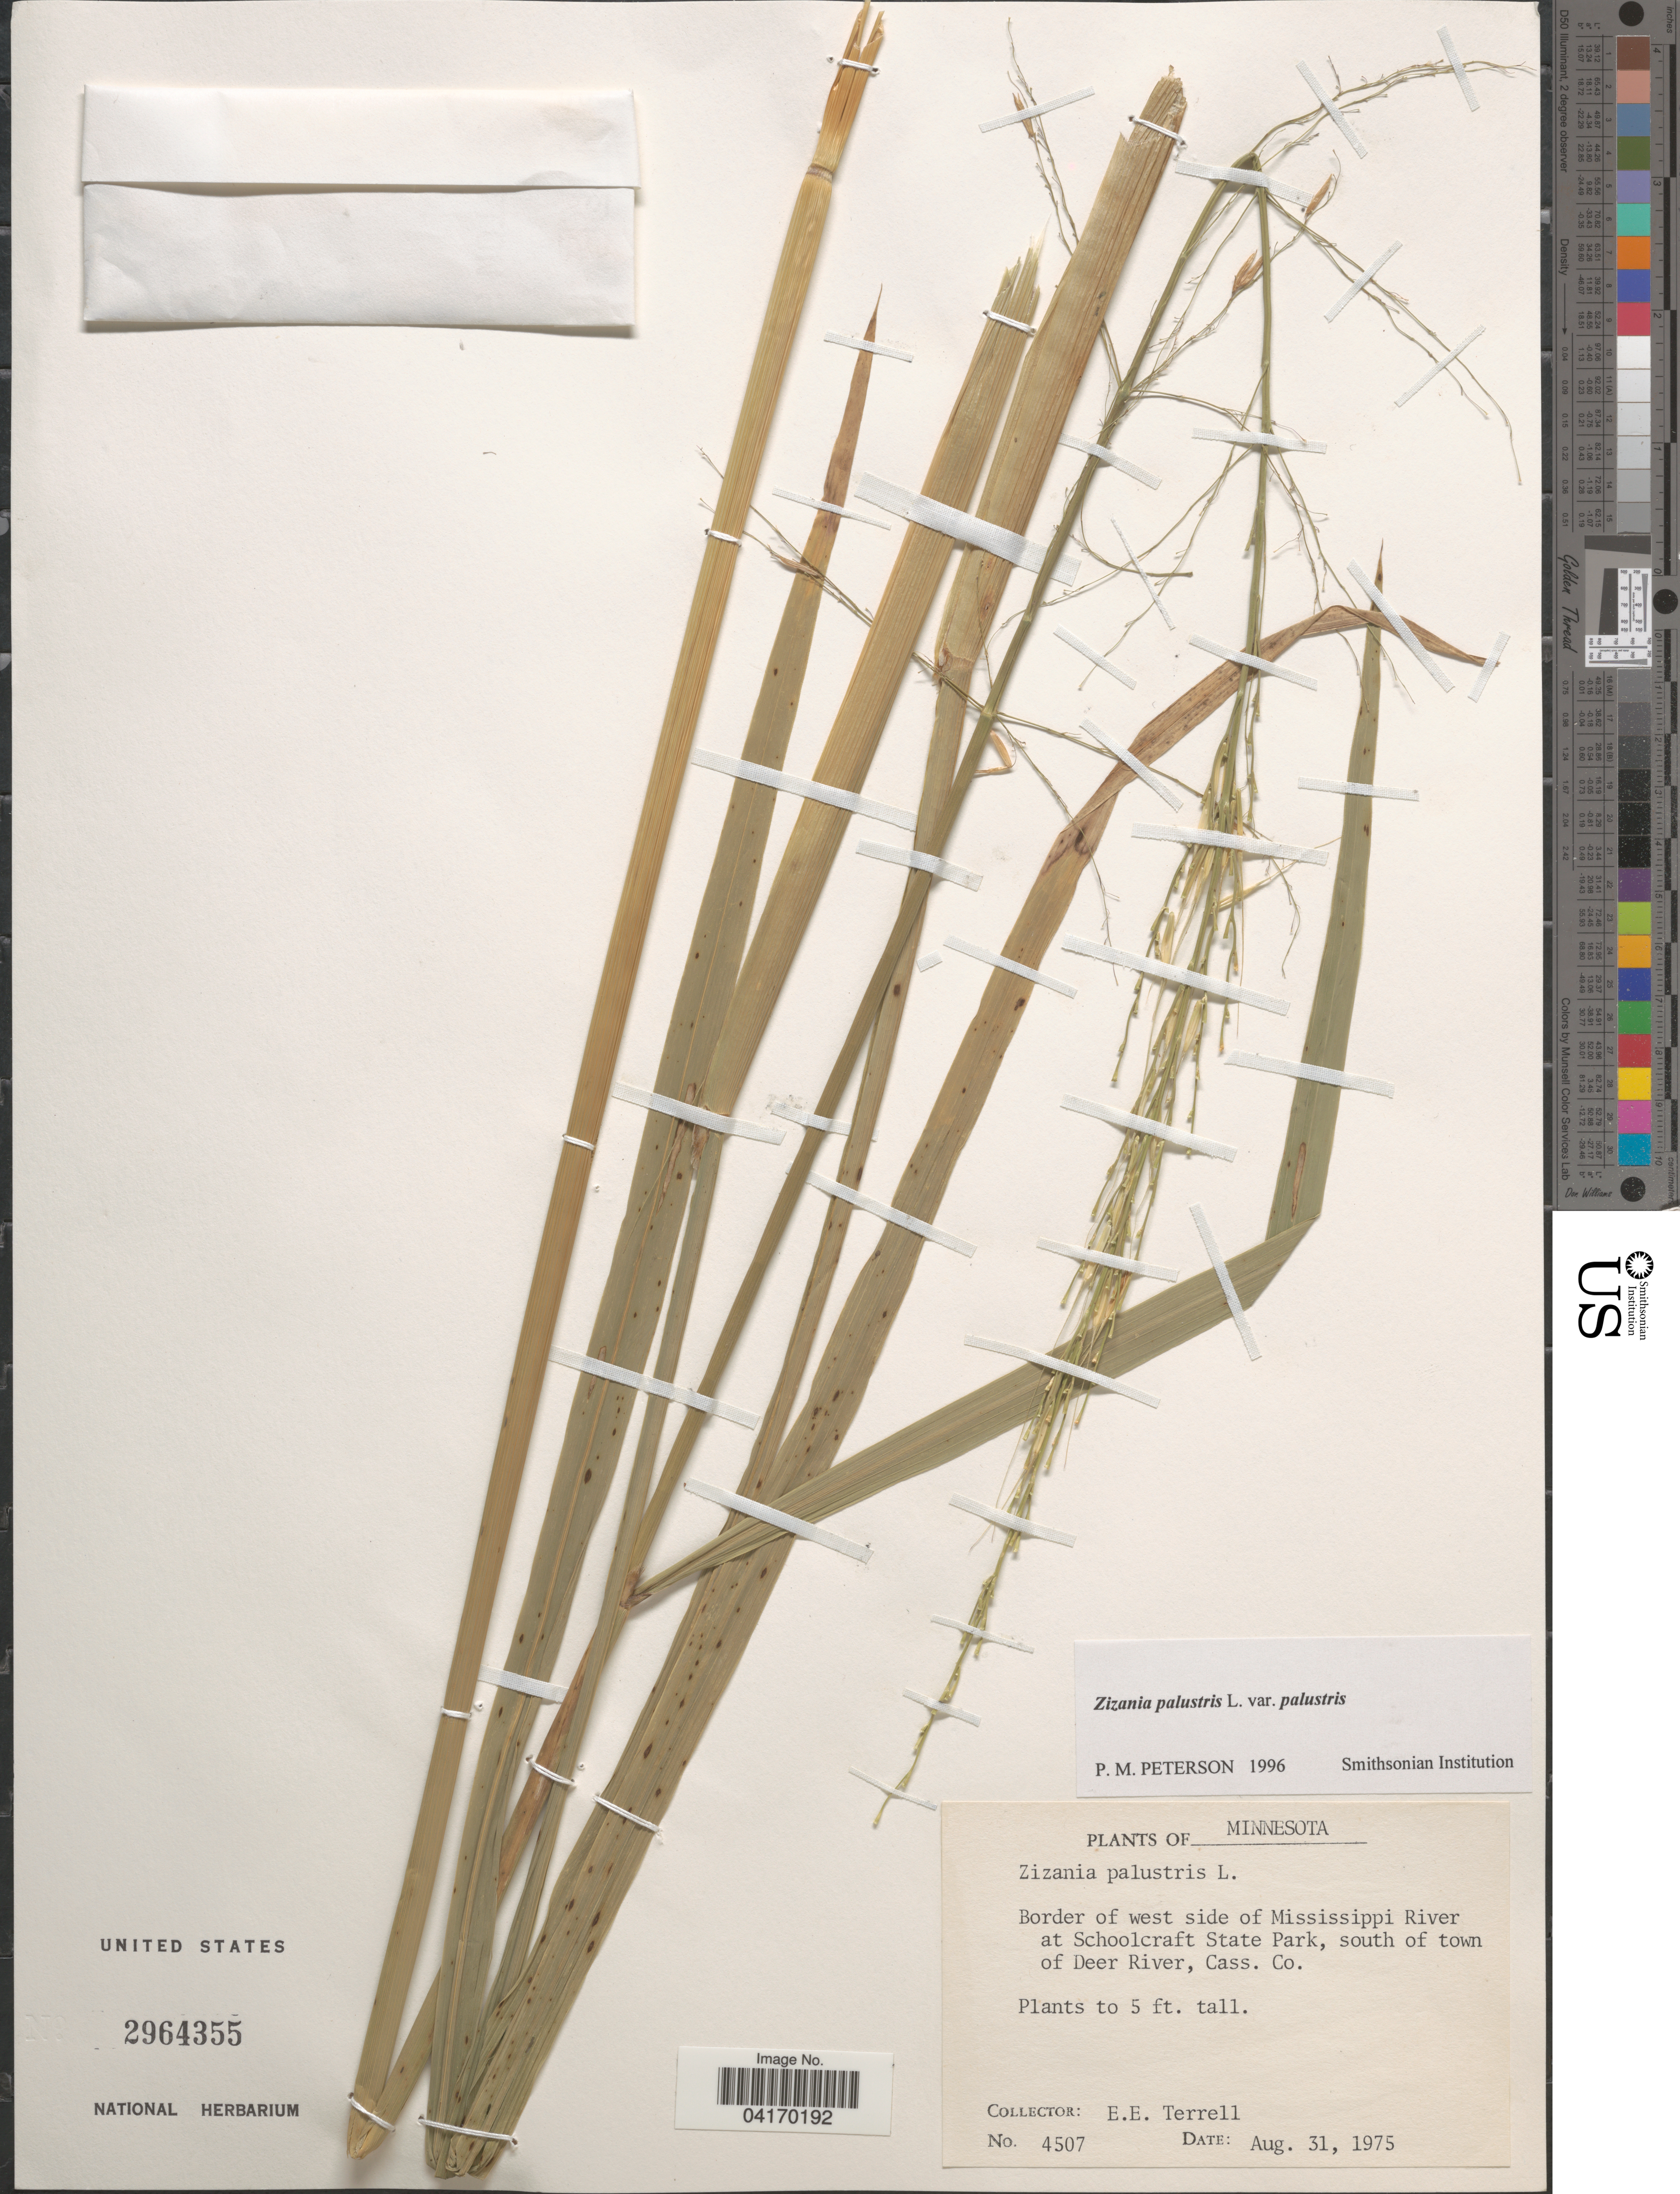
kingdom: Plantae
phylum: Tracheophyta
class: Liliopsida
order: Poales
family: Poaceae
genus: Zizania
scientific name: Zizania palustris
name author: L.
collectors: E. E. Terrell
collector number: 4507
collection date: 1975-08-31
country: United States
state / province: Minnesota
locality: Border of west side of Mississippi River at Schoolcraft State Park, south of town of Deer Rivers, Cass Co.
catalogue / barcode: US 2964355